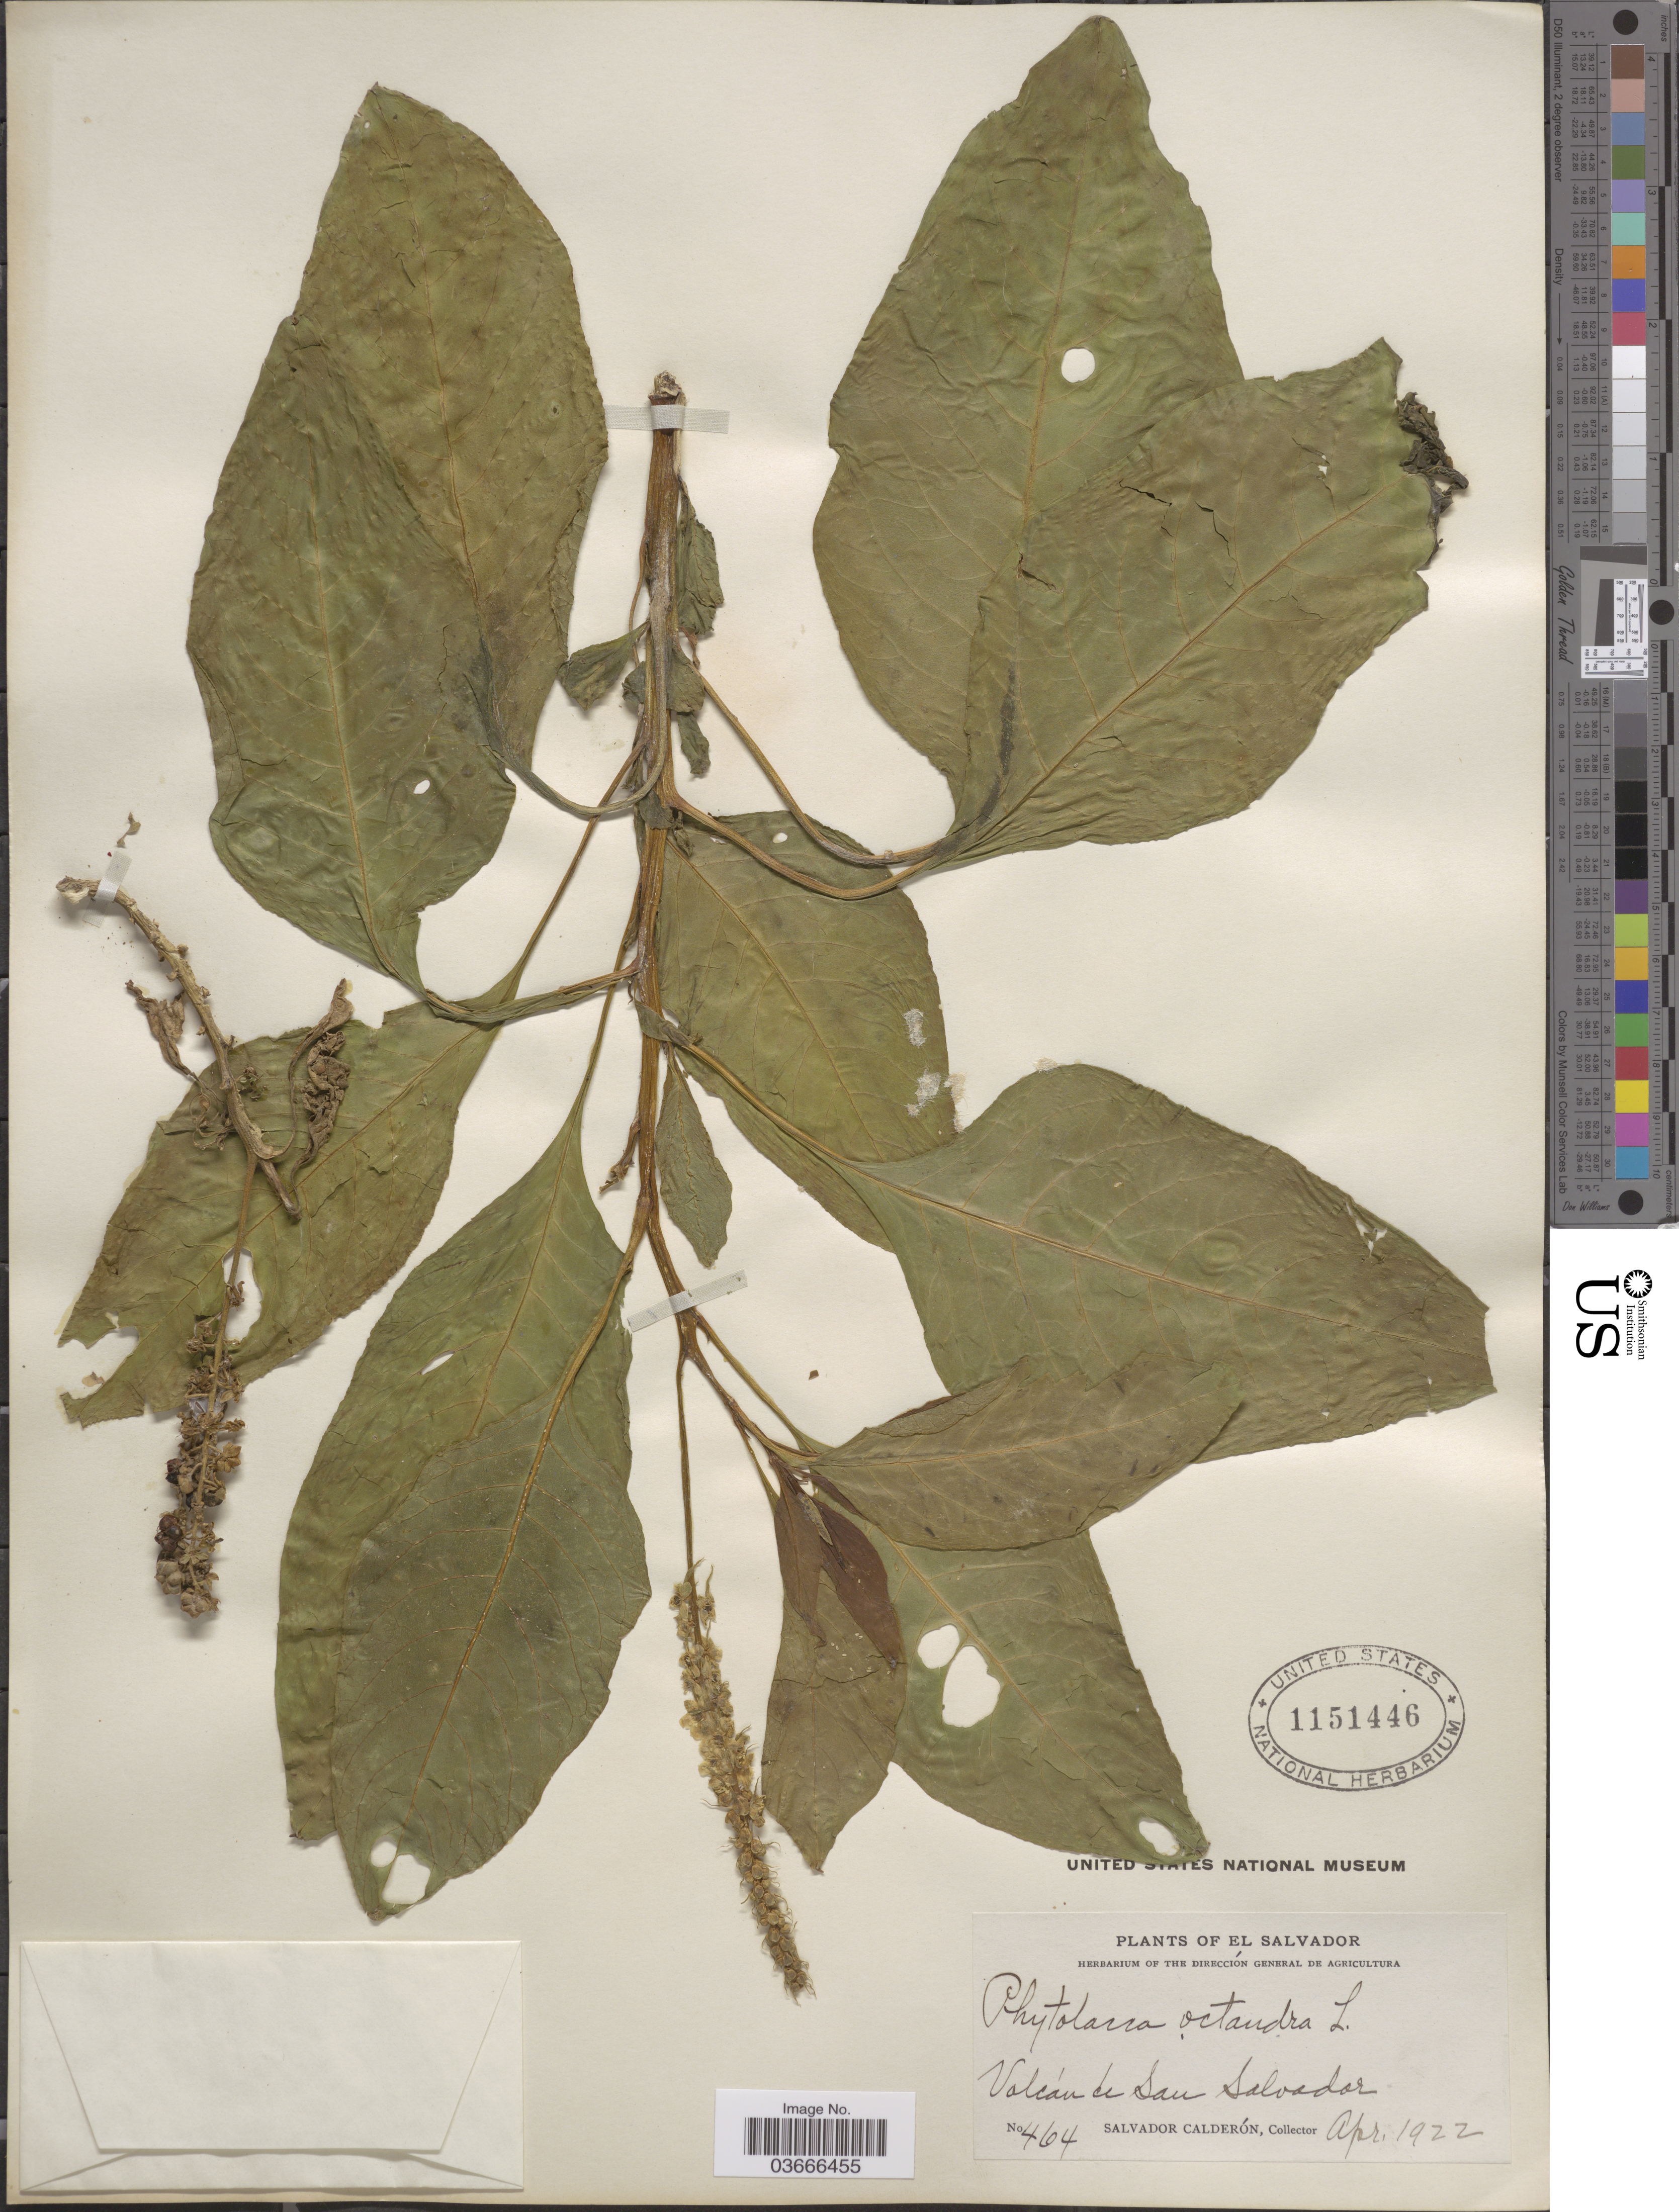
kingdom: Plantae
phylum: Tracheophyta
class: Magnoliopsida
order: Caryophyllales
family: Phytolaccaceae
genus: Phytolacca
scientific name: Phytolacca icosandra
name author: L.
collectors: S. Calderón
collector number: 464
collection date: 1922-04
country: El Salvador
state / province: San Salvador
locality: Volcán de San Salvador.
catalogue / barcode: US 1151446